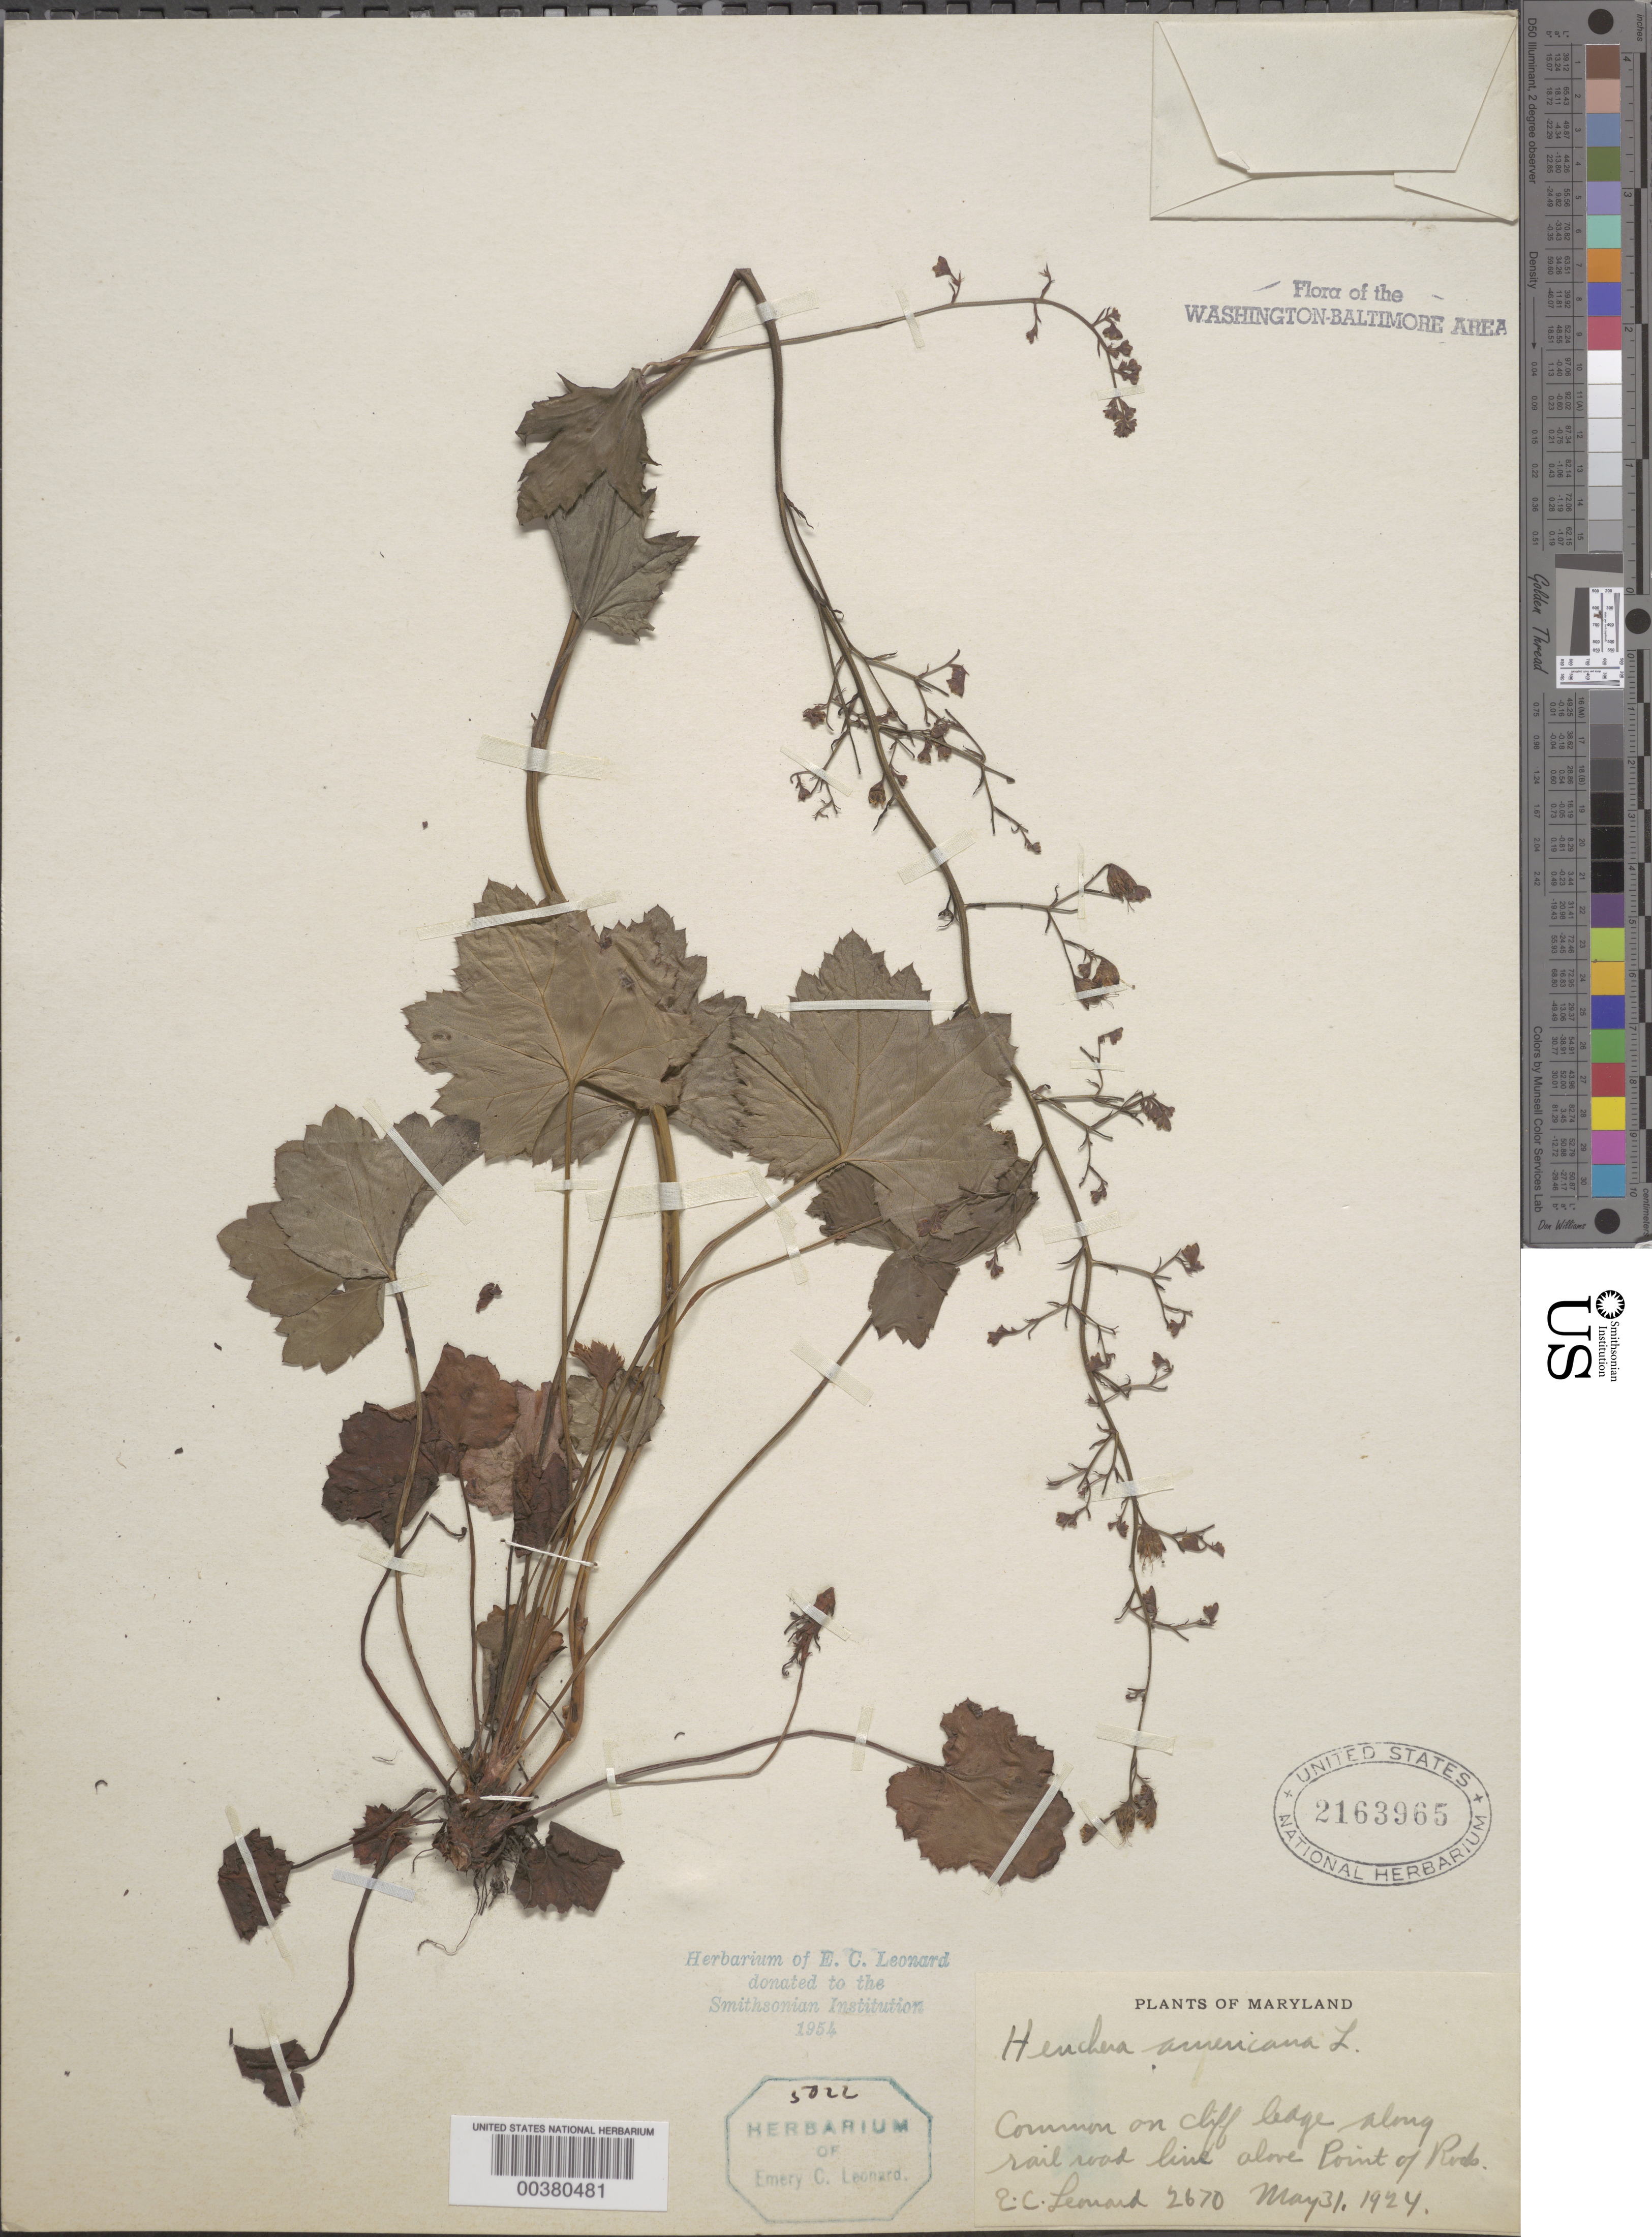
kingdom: Plantae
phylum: Tracheophyta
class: Magnoliopsida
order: Saxifragales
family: Saxifragaceae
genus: Heuchera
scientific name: Heuchera americana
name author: L.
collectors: E. C. Leonard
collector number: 2670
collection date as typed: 31 May 1924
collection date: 1924-05-31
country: United States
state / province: Maryland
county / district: Frederick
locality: Above Point of Rocks, railroad C. and O. Canal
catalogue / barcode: US 2163965